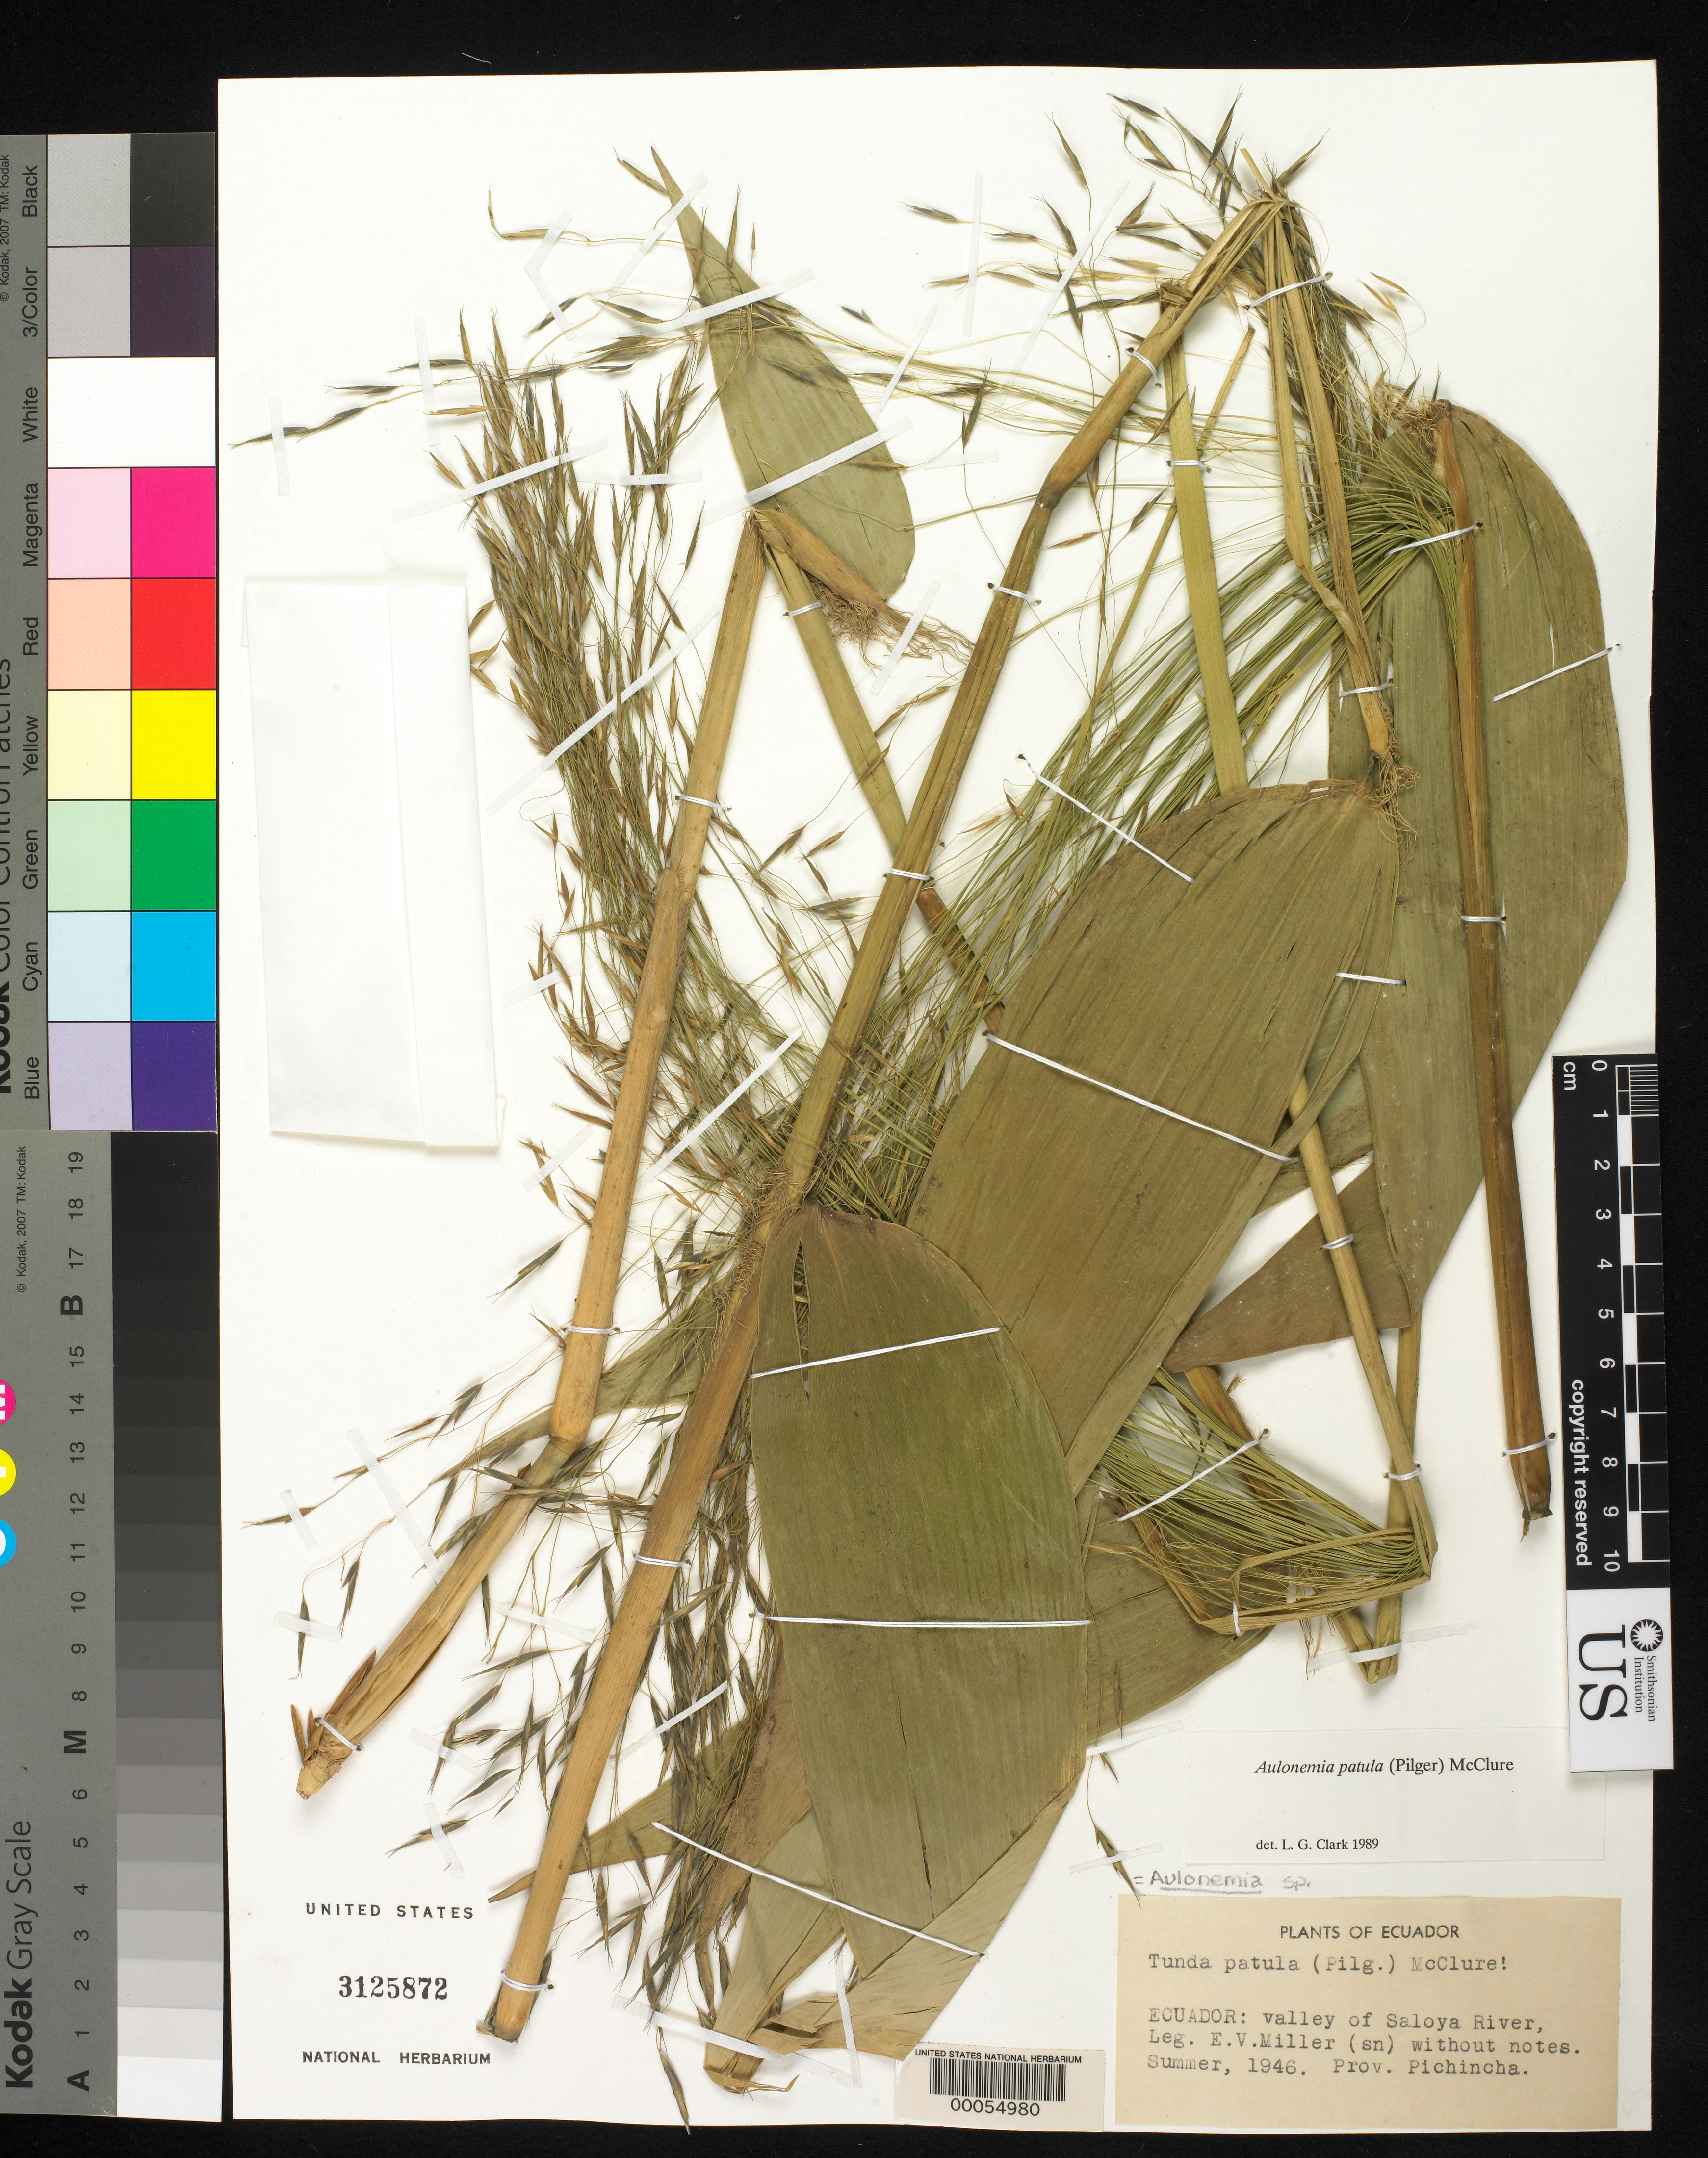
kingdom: Plantae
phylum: Tracheophyta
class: Liliopsida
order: Poales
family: Poaceae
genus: Aulonemia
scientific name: Aulonemia patula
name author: (Pilg.) McClure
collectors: E. V. Miller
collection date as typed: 1946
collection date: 1946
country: Ecuador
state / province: Pichincha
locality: Valley of the saloya River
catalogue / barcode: US 3125872